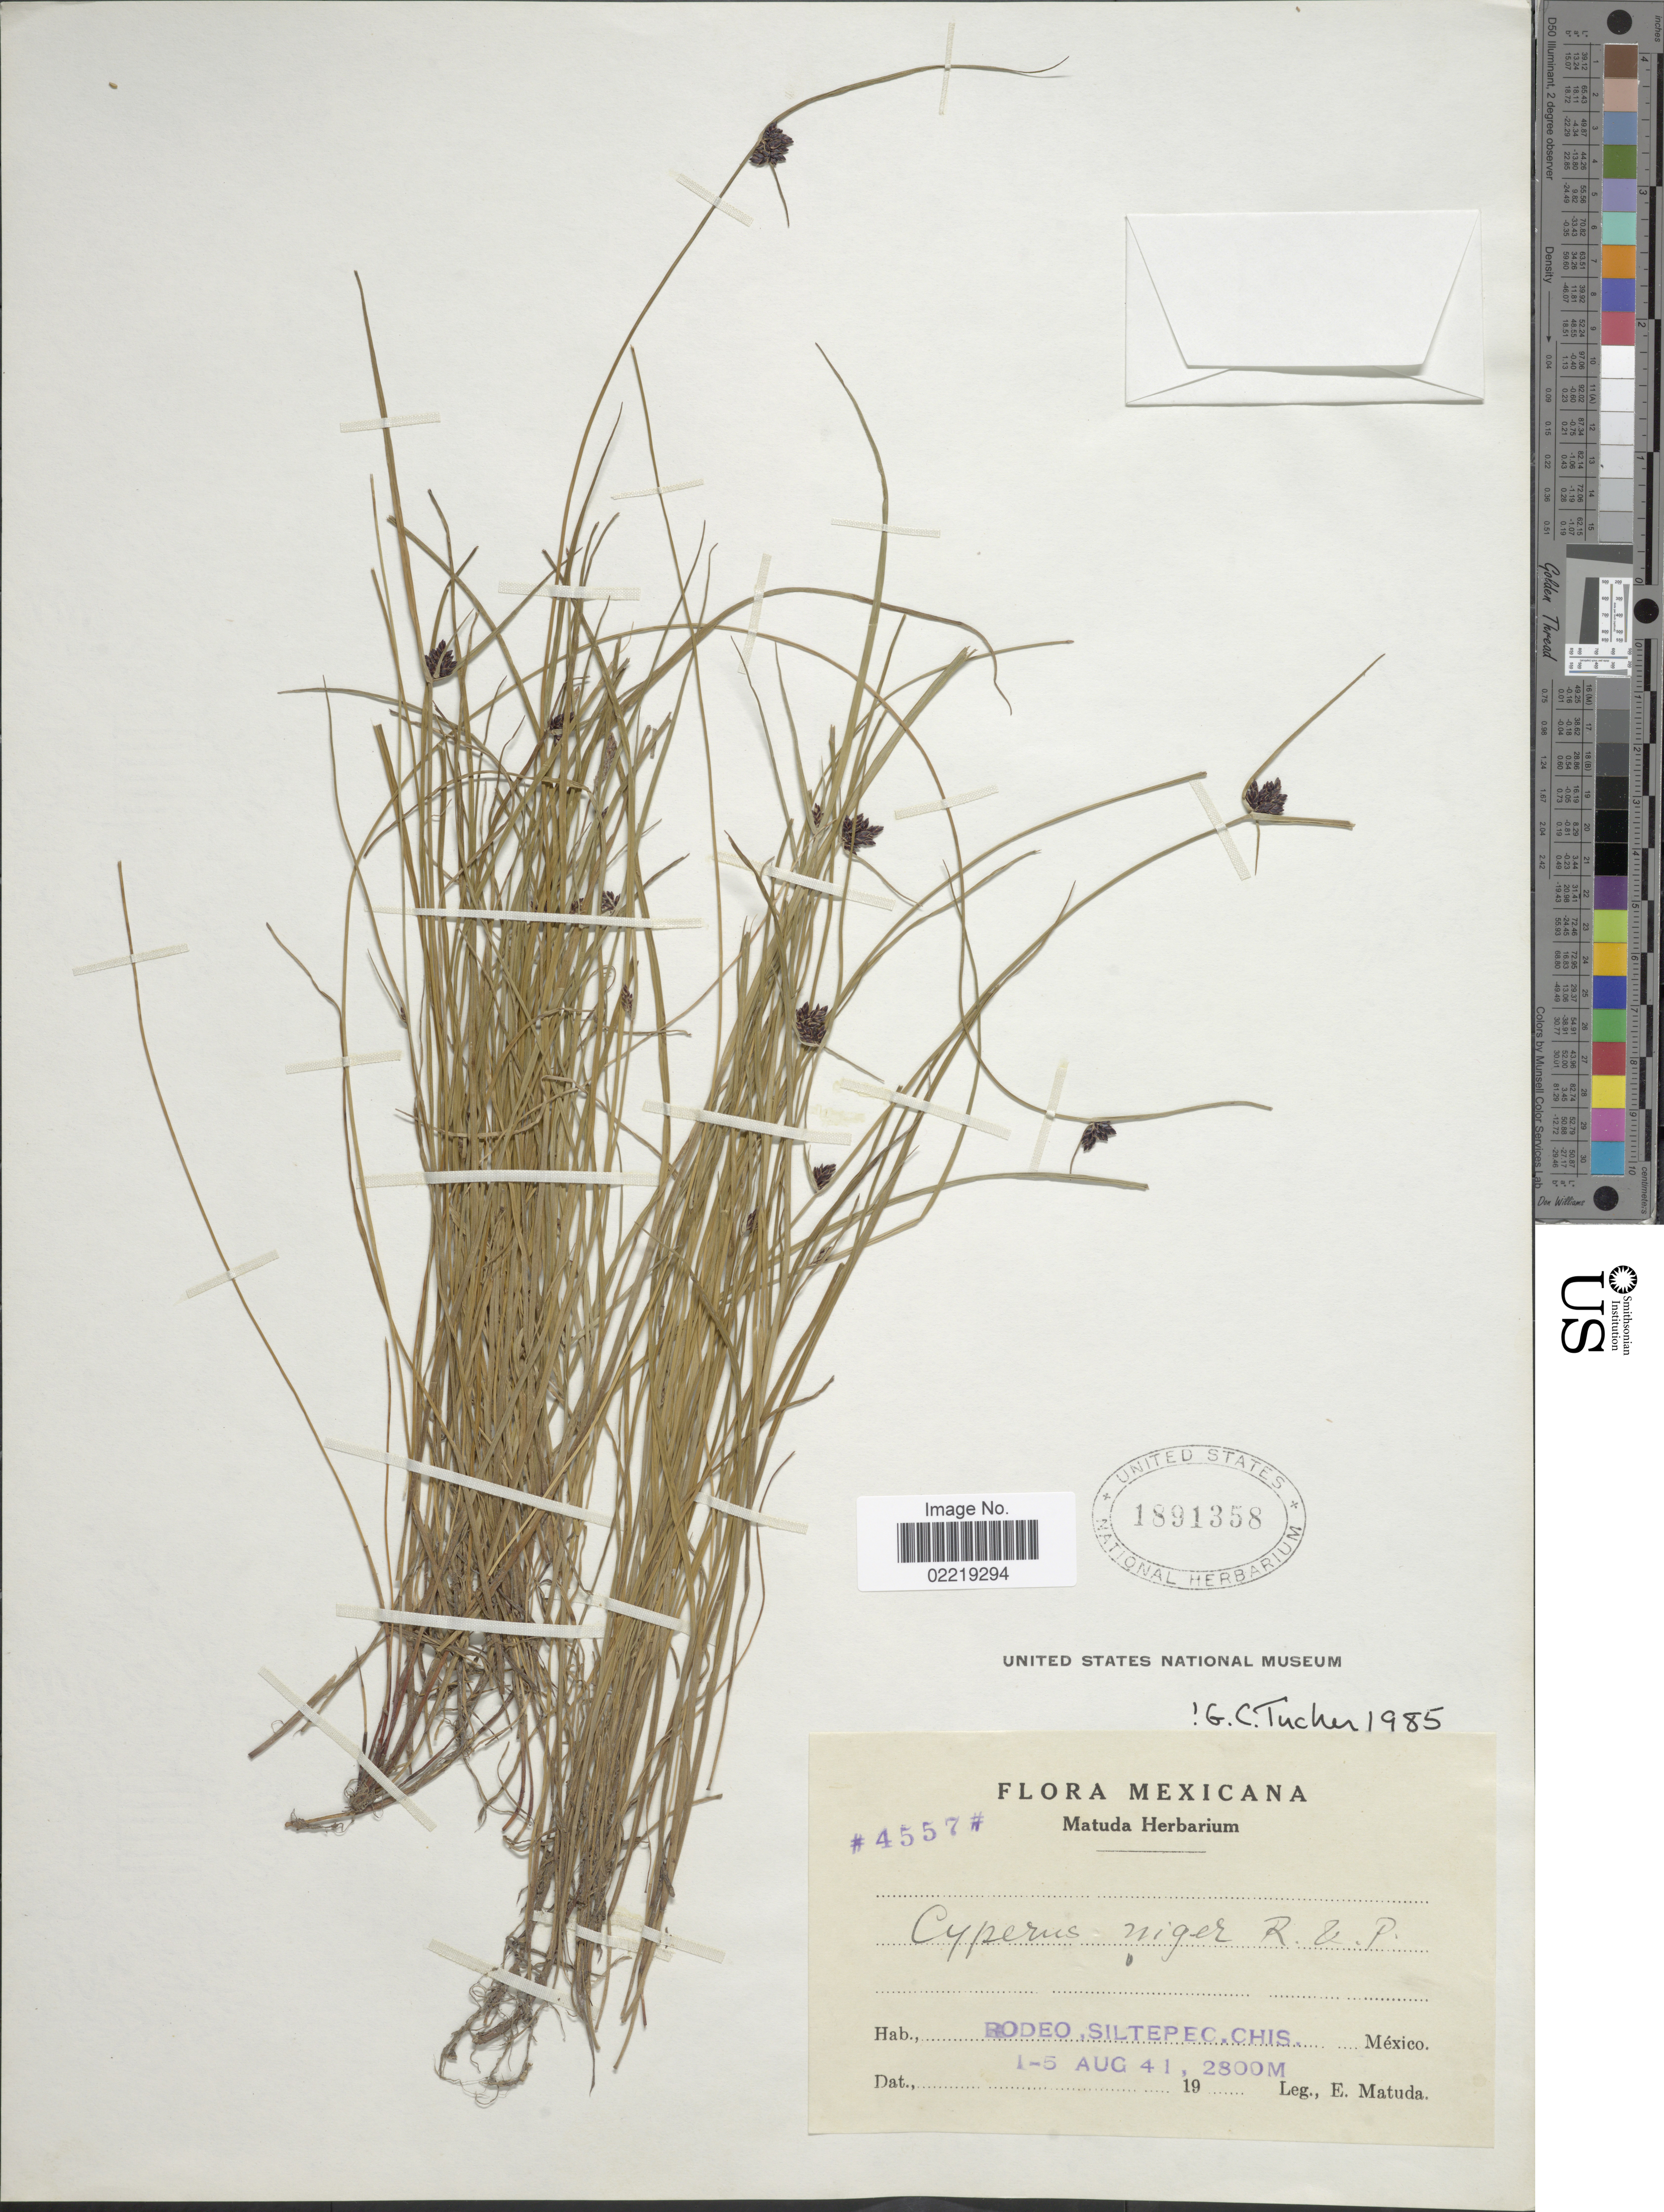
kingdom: Plantae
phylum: Tracheophyta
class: Liliopsida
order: Poales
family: Cyperaceae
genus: Cyperus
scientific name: Cyperus niger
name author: Ruiz & Pav.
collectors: E. Matuda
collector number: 4557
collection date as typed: Transcribed d/m/y: 1/8/41 to 5/8/41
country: Mexico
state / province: Chiapas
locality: Bodeo, Siltepec, Chis., Mexico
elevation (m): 2800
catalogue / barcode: US 1891358